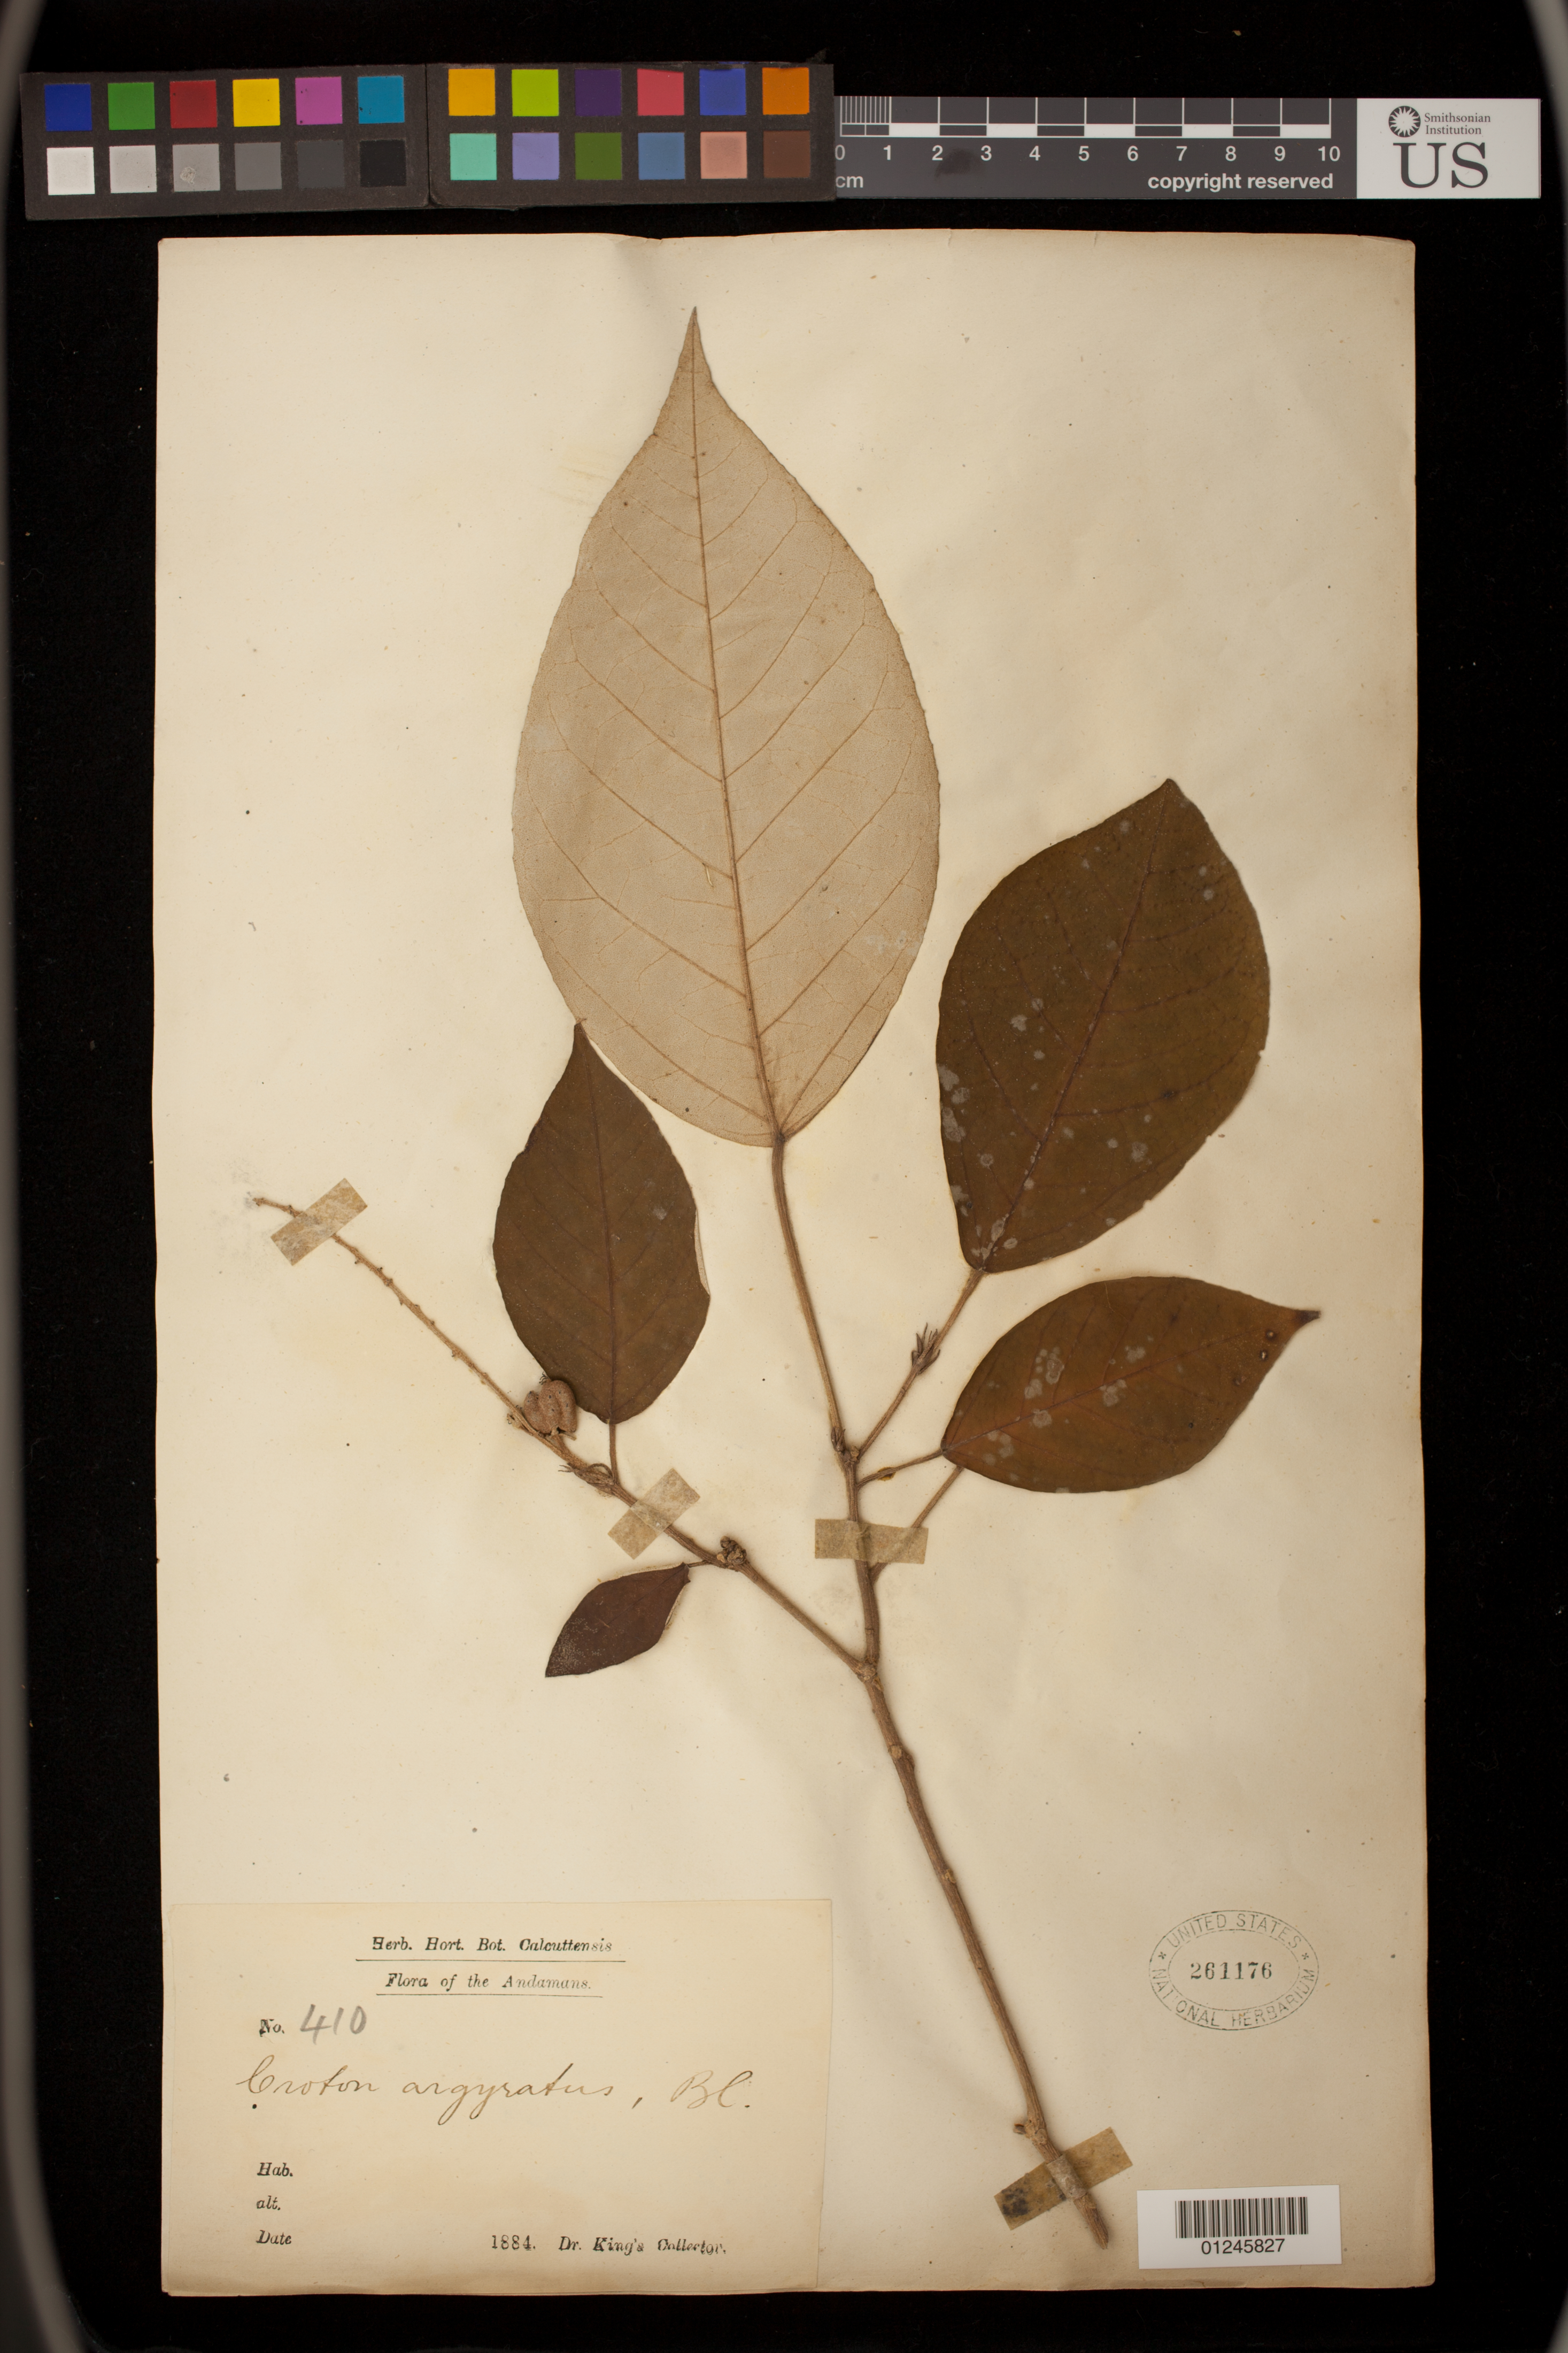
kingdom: Plantae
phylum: Tracheophyta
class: Magnoliopsida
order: Malpighiales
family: Euphorbiaceae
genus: Croton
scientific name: Croton argyratus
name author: Blume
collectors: Dr. King's collector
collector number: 410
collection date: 1884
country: India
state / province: Andaman and Nicobar Islands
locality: Andamans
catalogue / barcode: US 261176